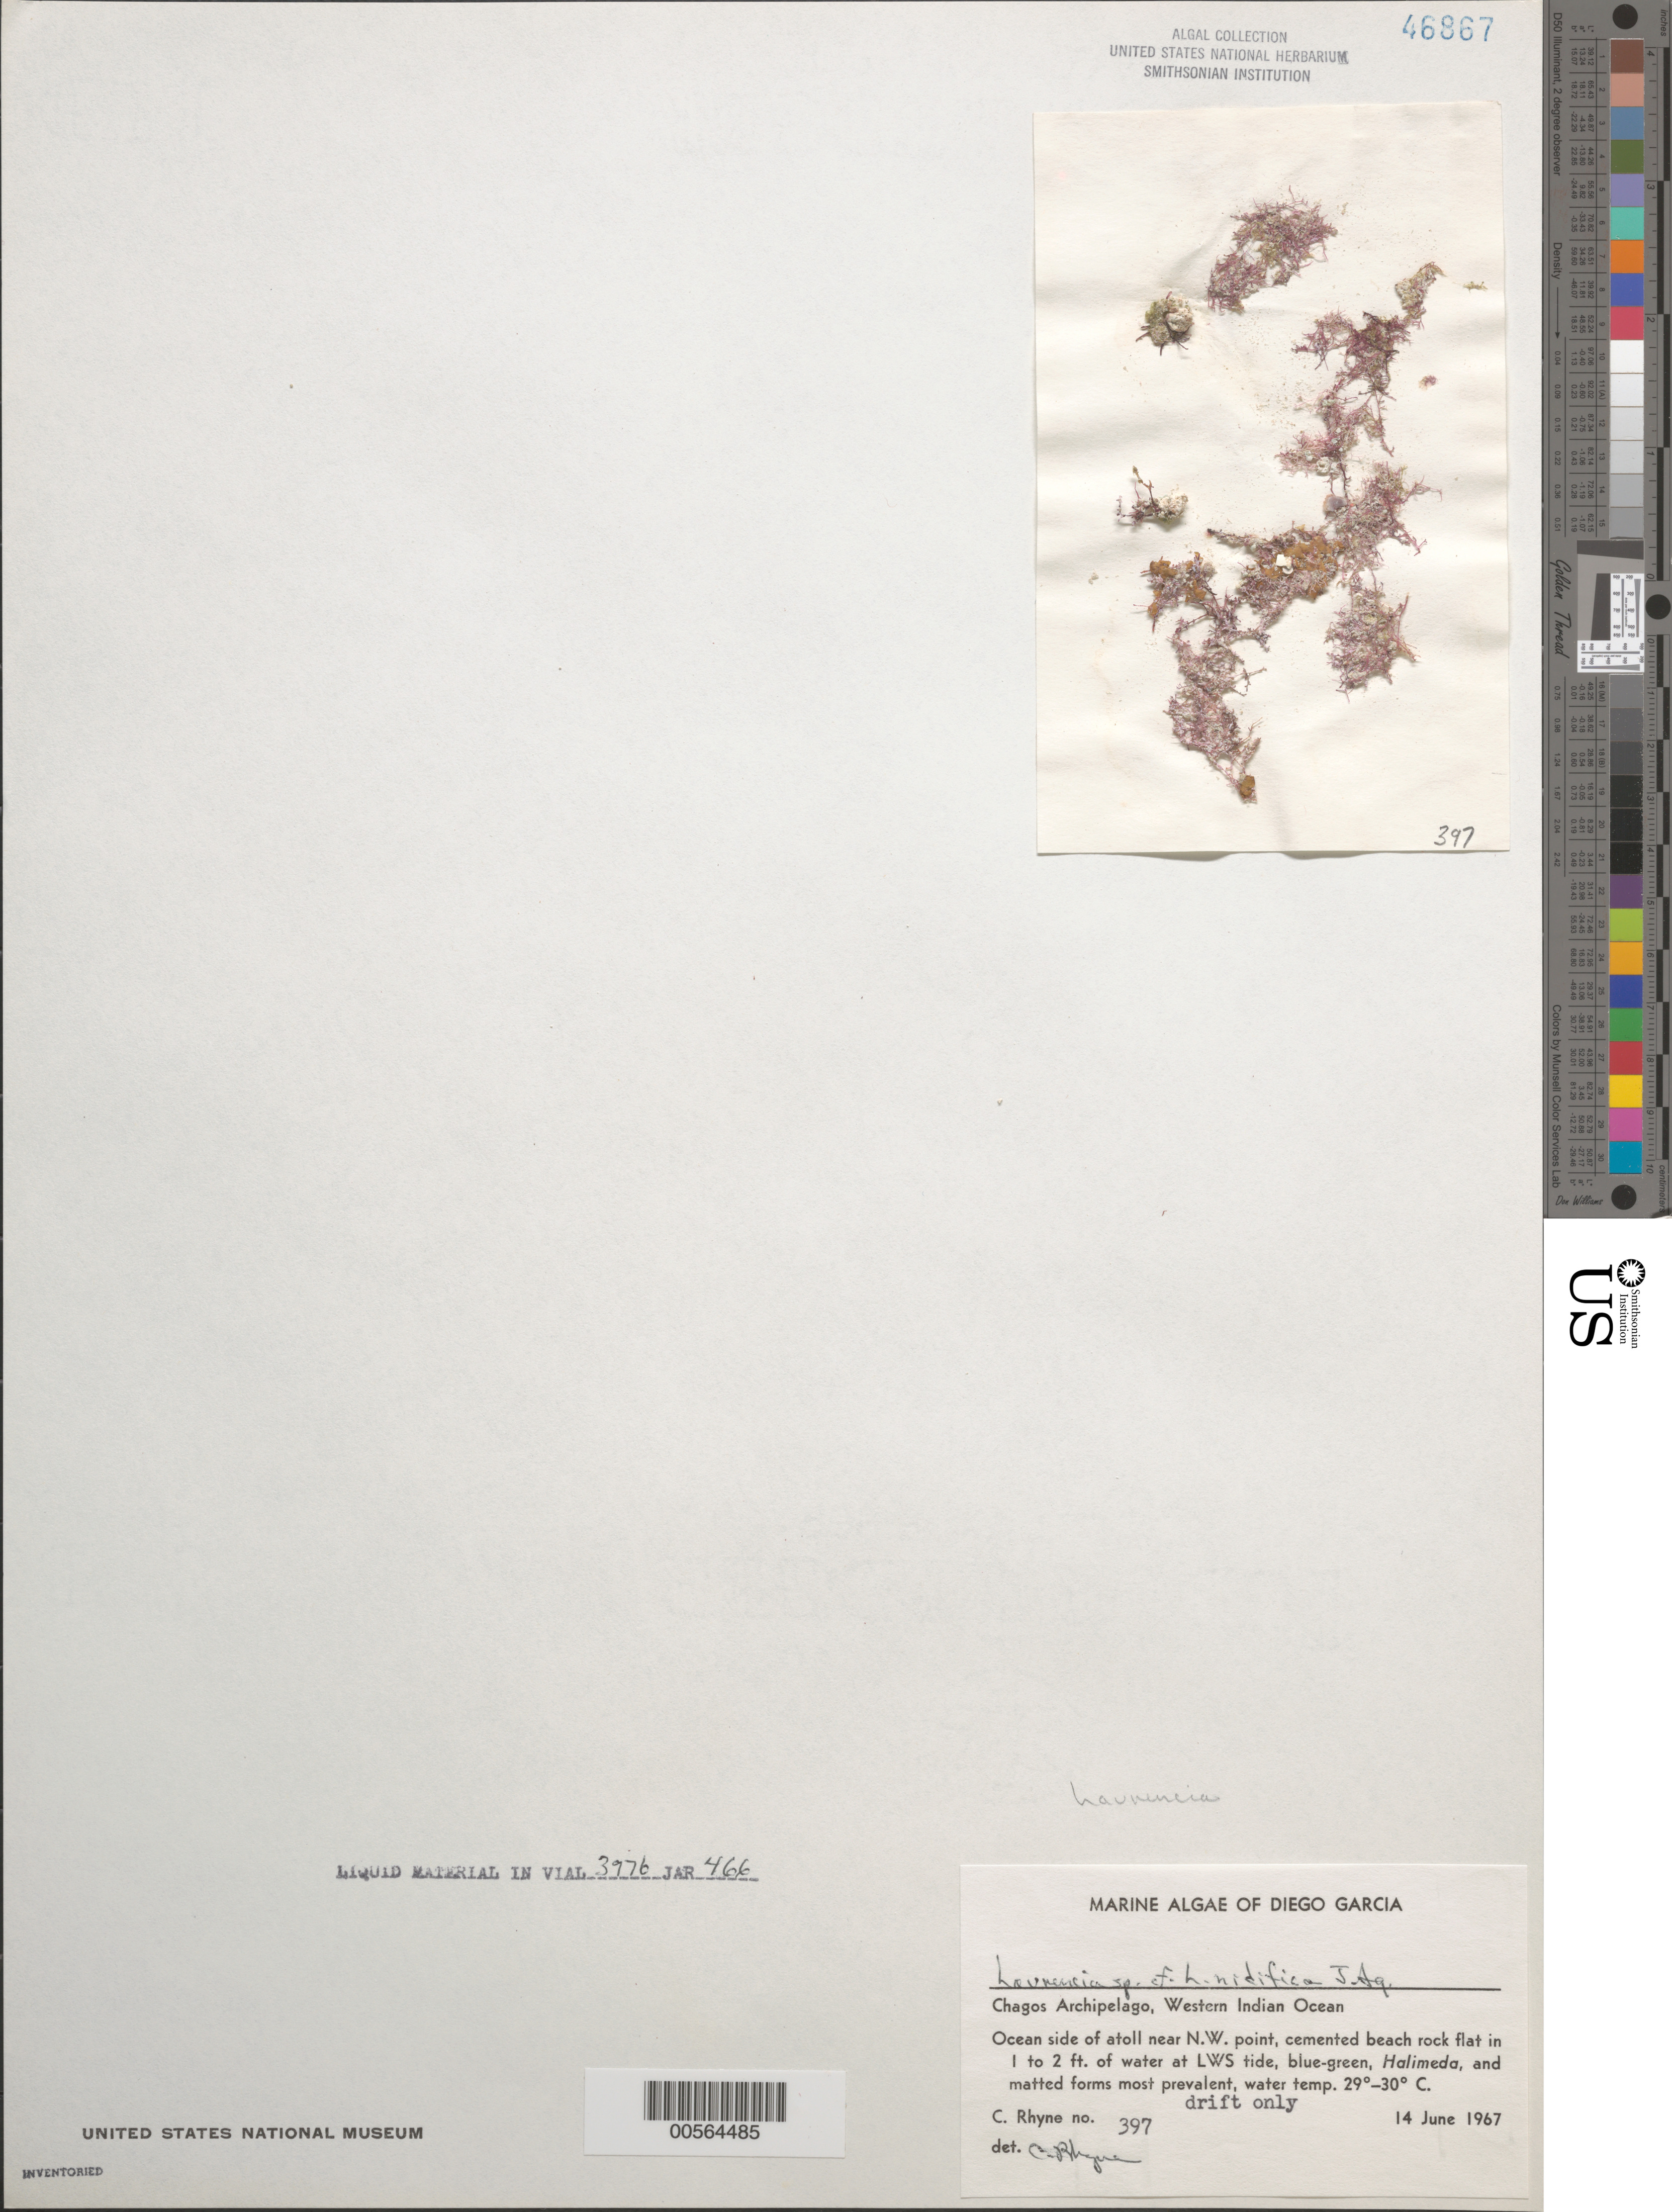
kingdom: Plantae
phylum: Rhodophyta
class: Florideophyceae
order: Ceramiales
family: Rhodomelaceae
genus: Laurencia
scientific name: Laurencia nidifica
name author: J. Agardh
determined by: Rhyne, C. F.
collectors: C. Rhyne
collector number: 397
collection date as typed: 14 Jun 1967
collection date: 1967-06-14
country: British Indian Ocean Territory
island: Diego Garcia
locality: Near Northwest Point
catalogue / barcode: US 46867